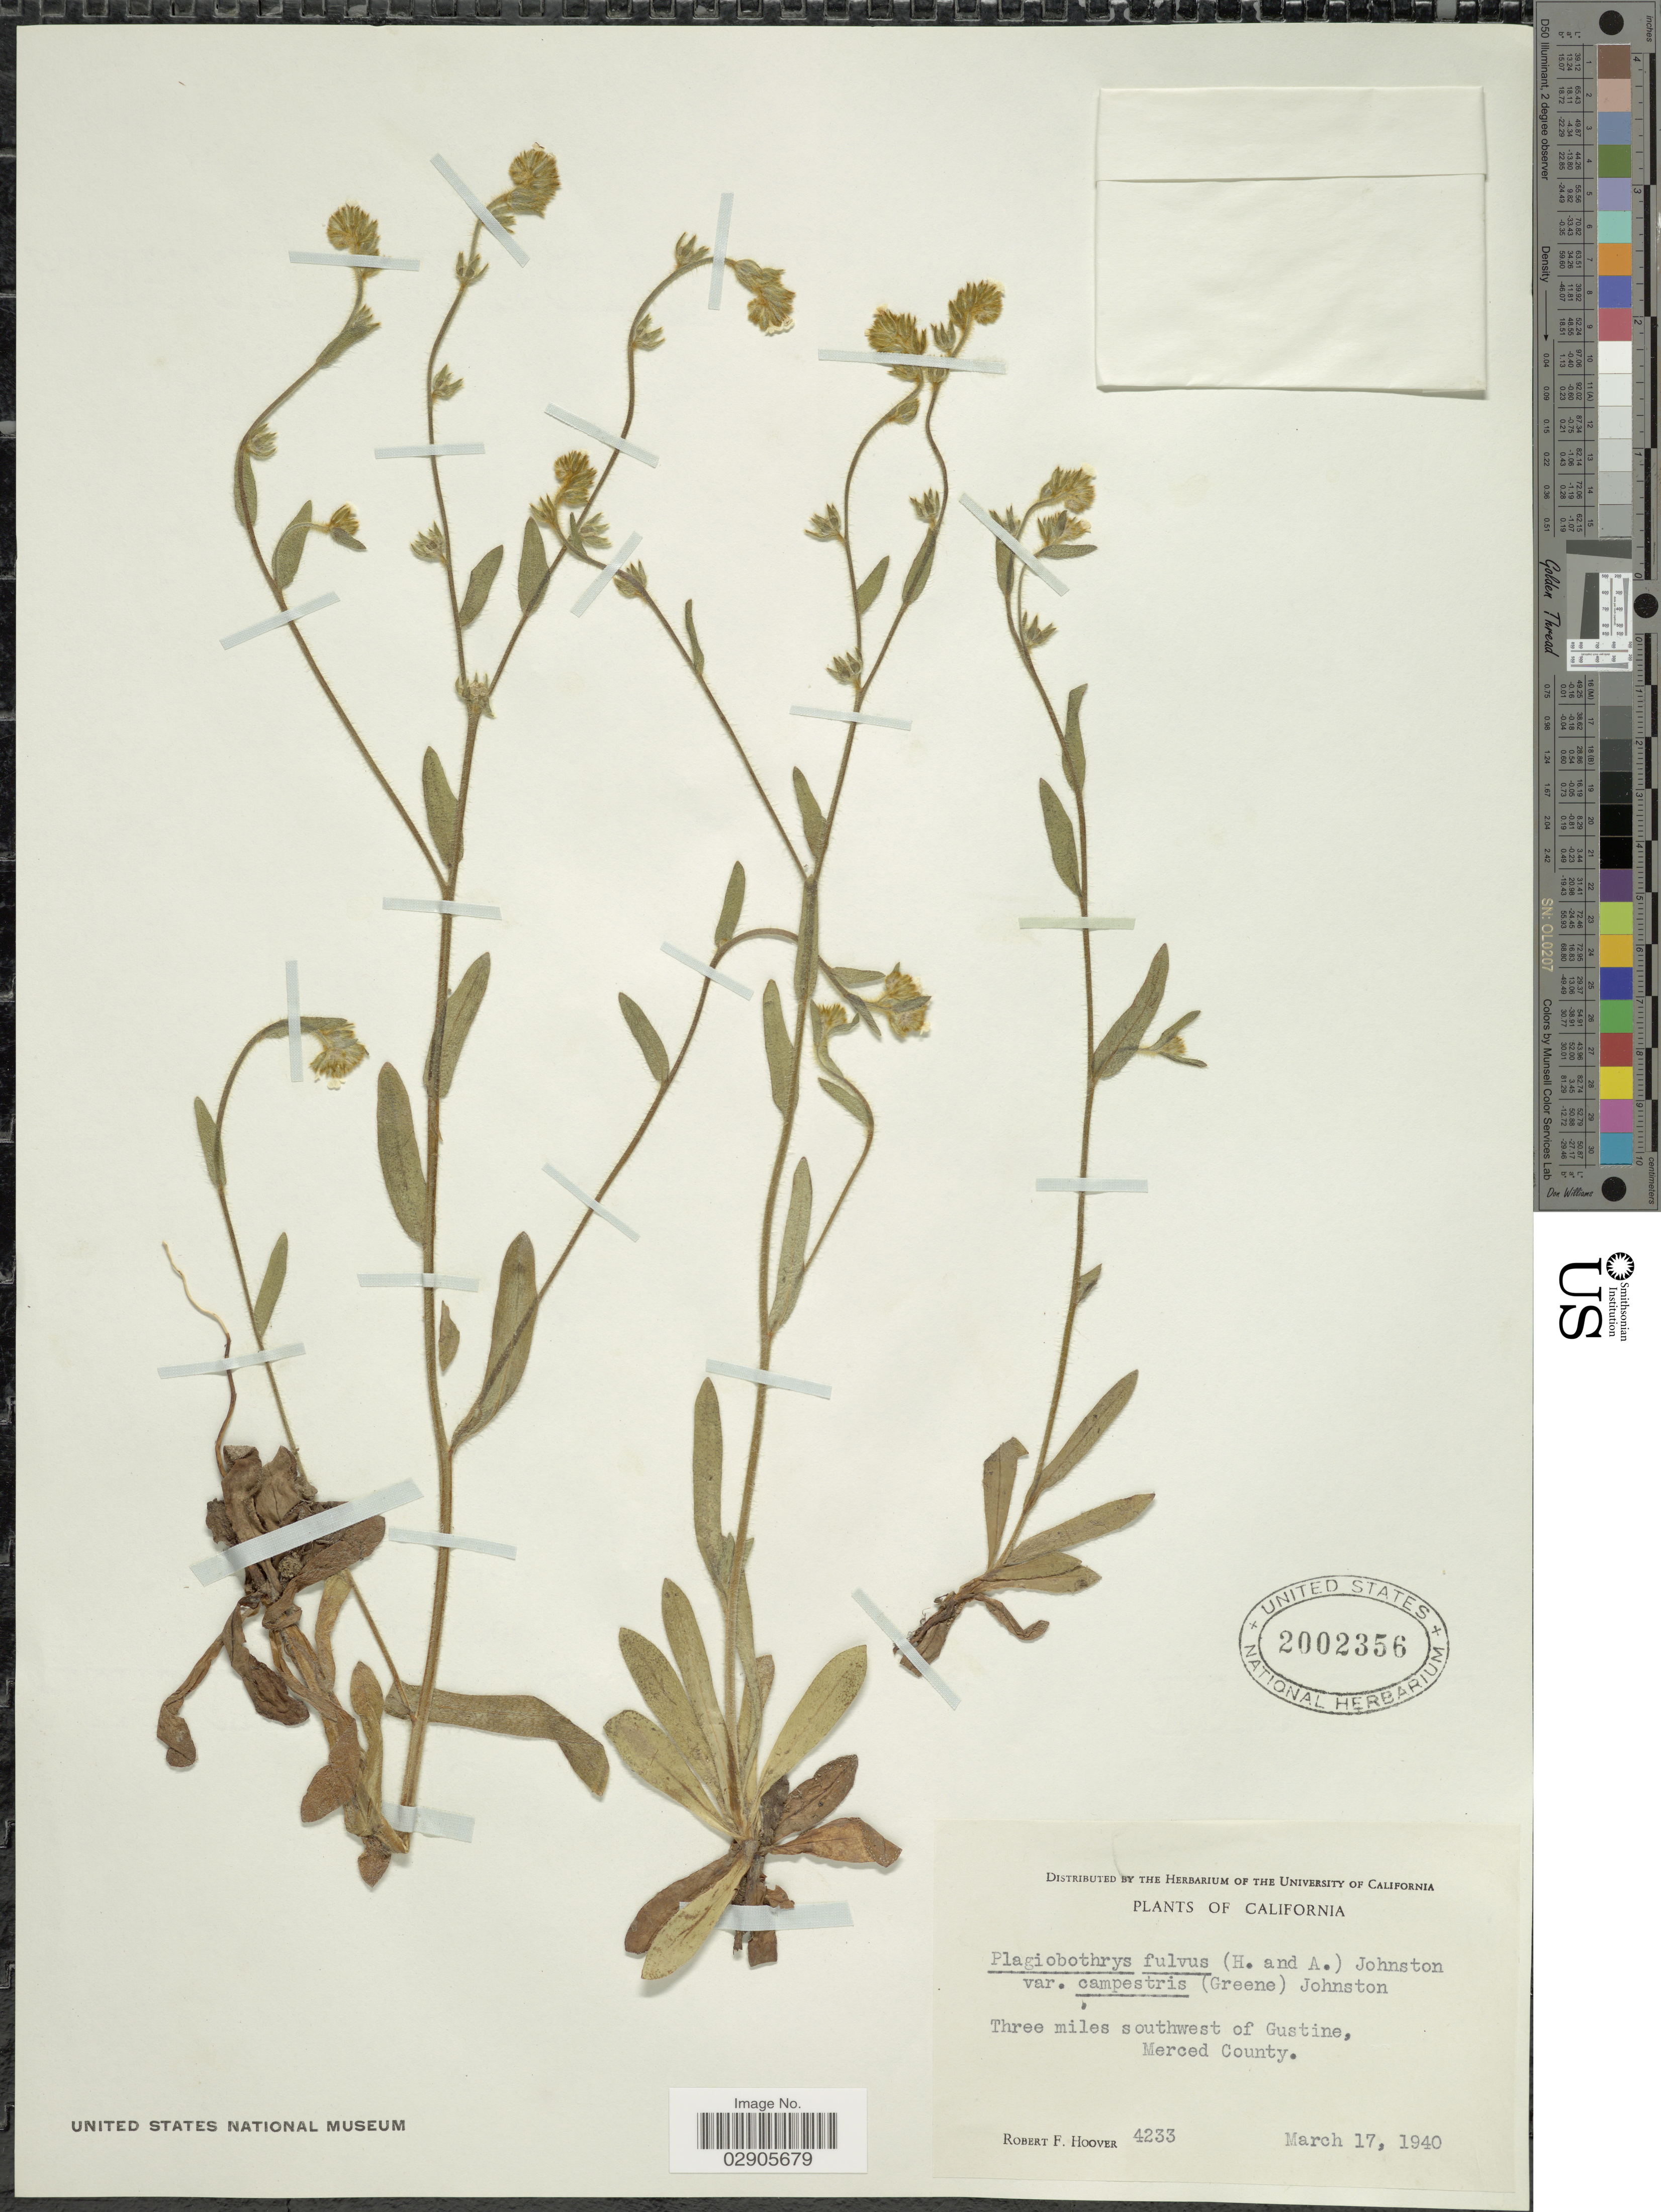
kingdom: Plantae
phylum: Tracheophyta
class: Magnoliopsida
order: Boraginales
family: Boraginaceae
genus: Plagiobothrys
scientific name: Plagiobothrys fulvus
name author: (Hook. & Arn.) I.M. Johnst.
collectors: R. F. Hoover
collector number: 4233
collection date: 1940-03-17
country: United States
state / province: California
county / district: Merced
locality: Three miles southwest of Gustine, Merced County.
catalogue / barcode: US 2002356